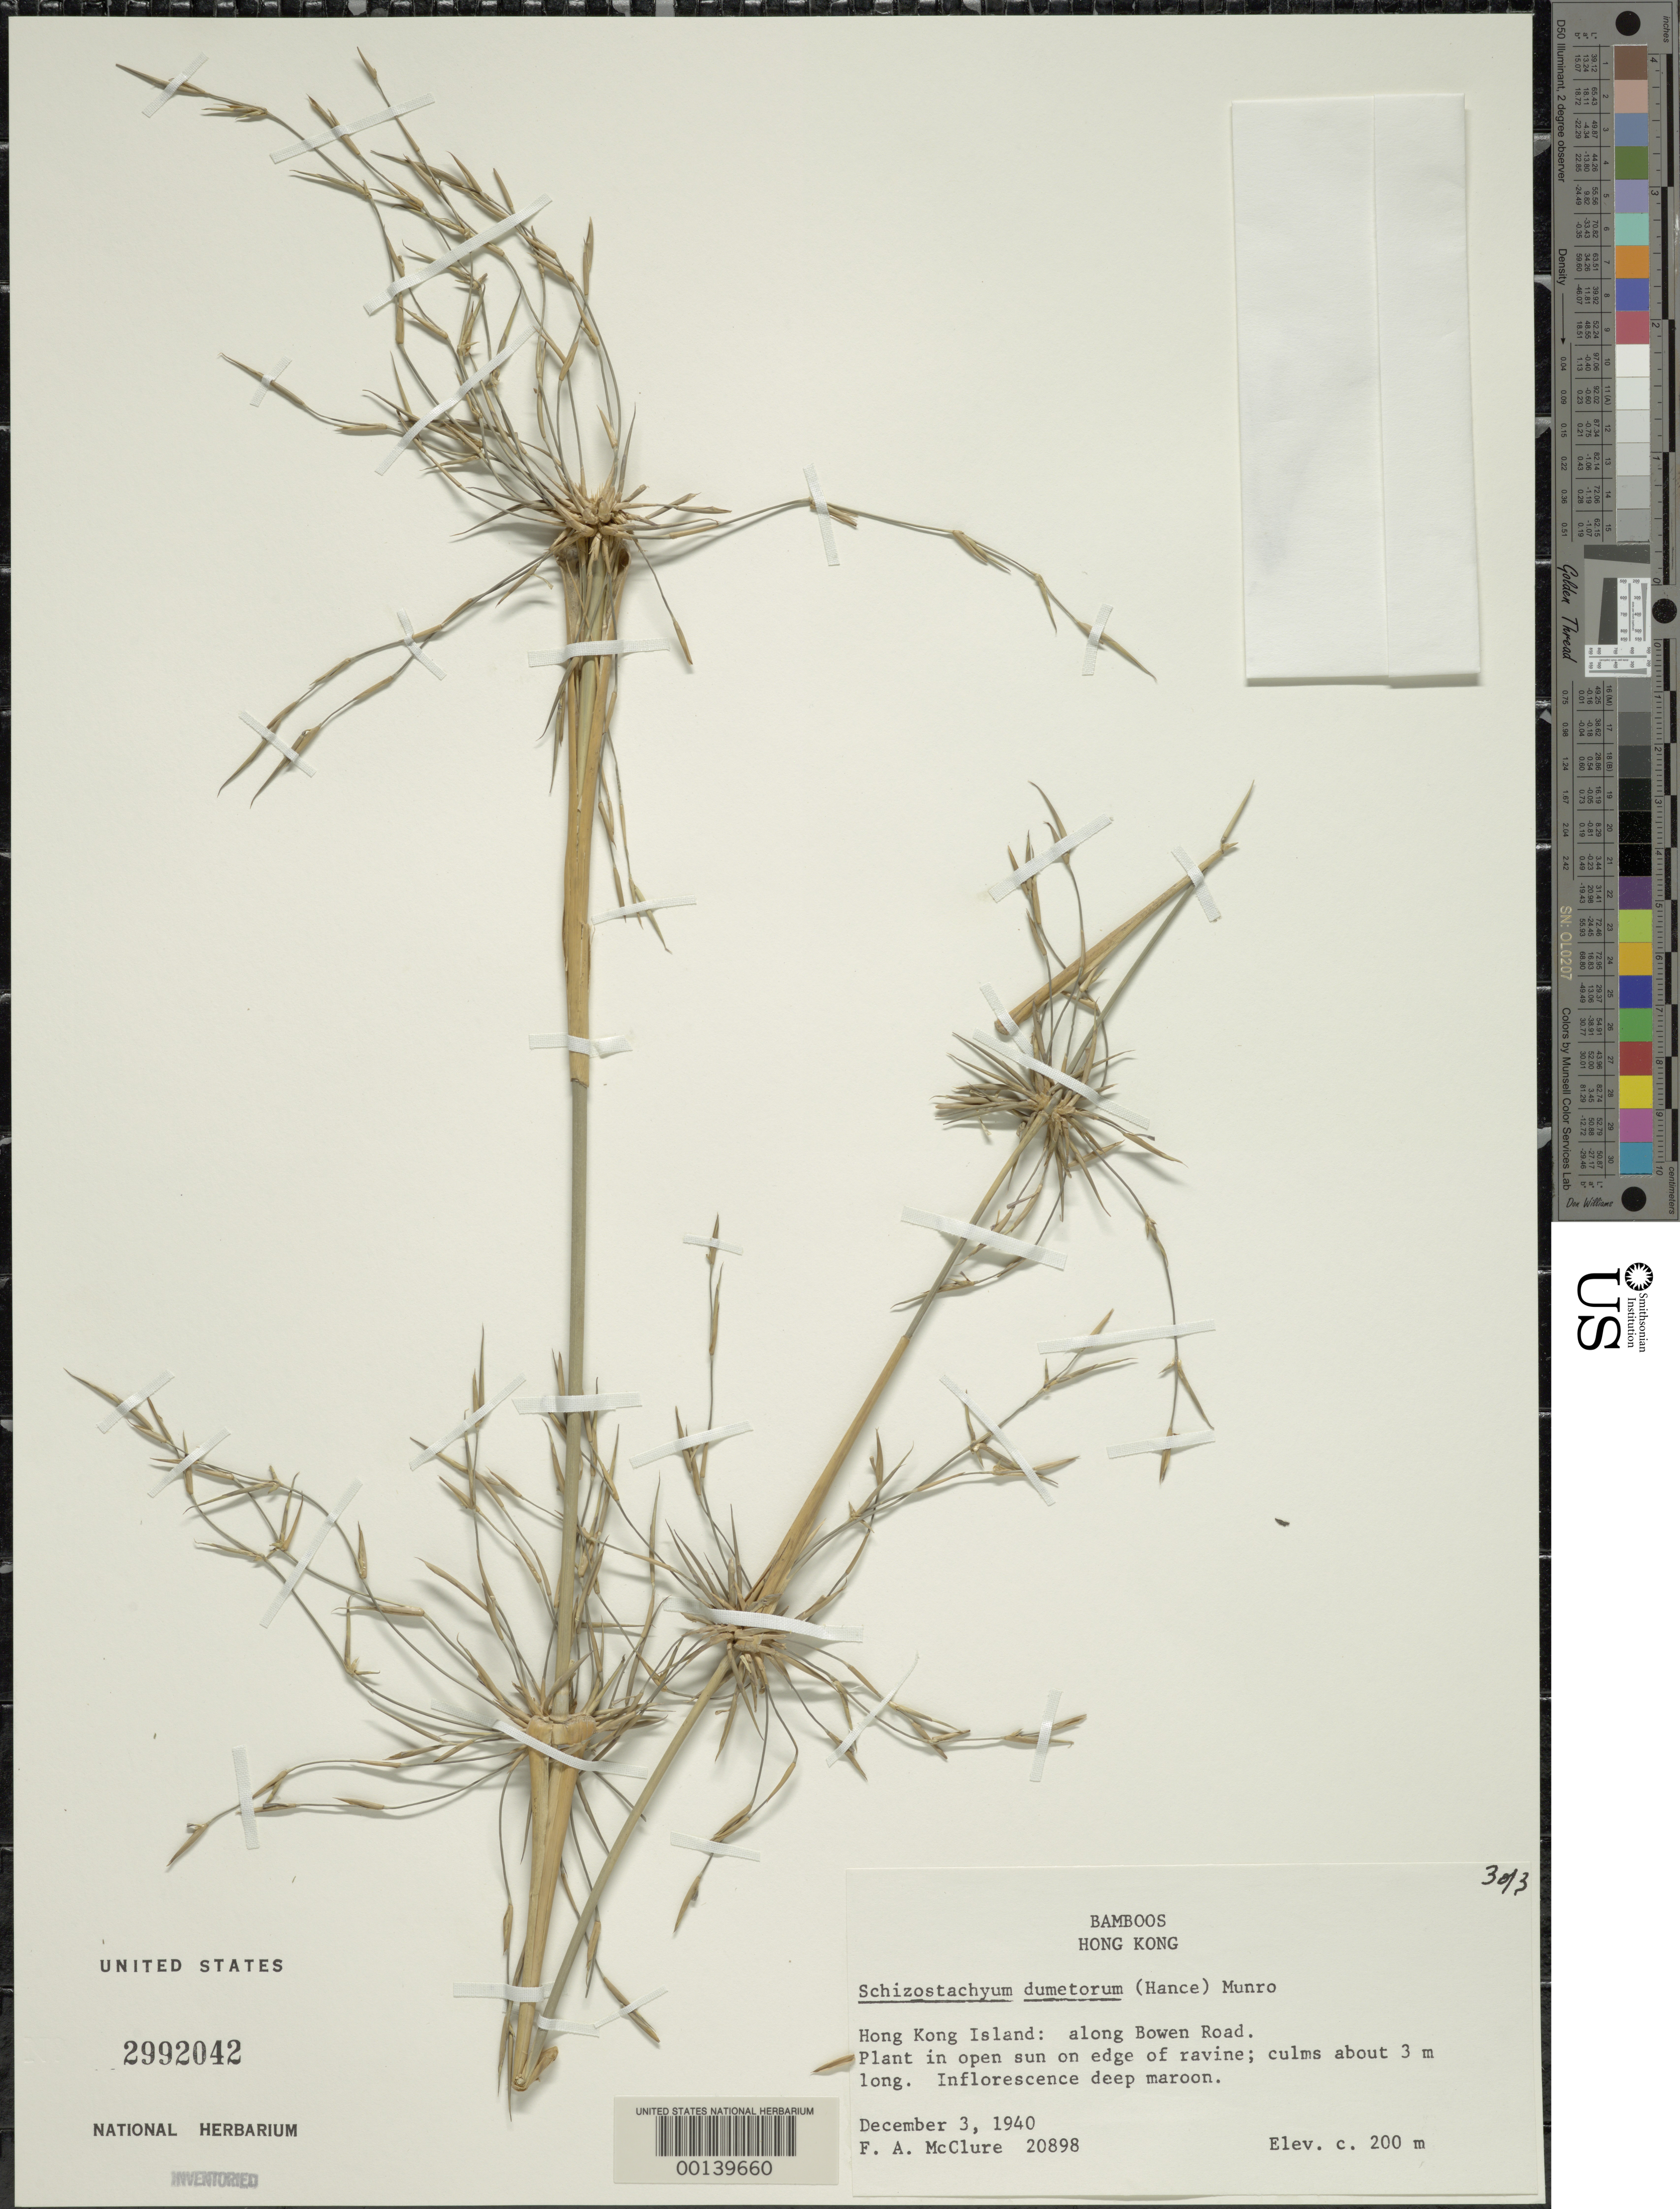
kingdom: Plantae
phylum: Tracheophyta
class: Liliopsida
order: Poales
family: Poaceae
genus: Schizostachyum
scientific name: Schizostachyum dumetorum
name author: (Hance) Munro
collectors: F. A. McClure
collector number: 20898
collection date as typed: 03 Dec 1940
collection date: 1940-12-03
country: China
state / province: Hong Kong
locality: Hong kong isl., bowen rd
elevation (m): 200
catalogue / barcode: US 2992042